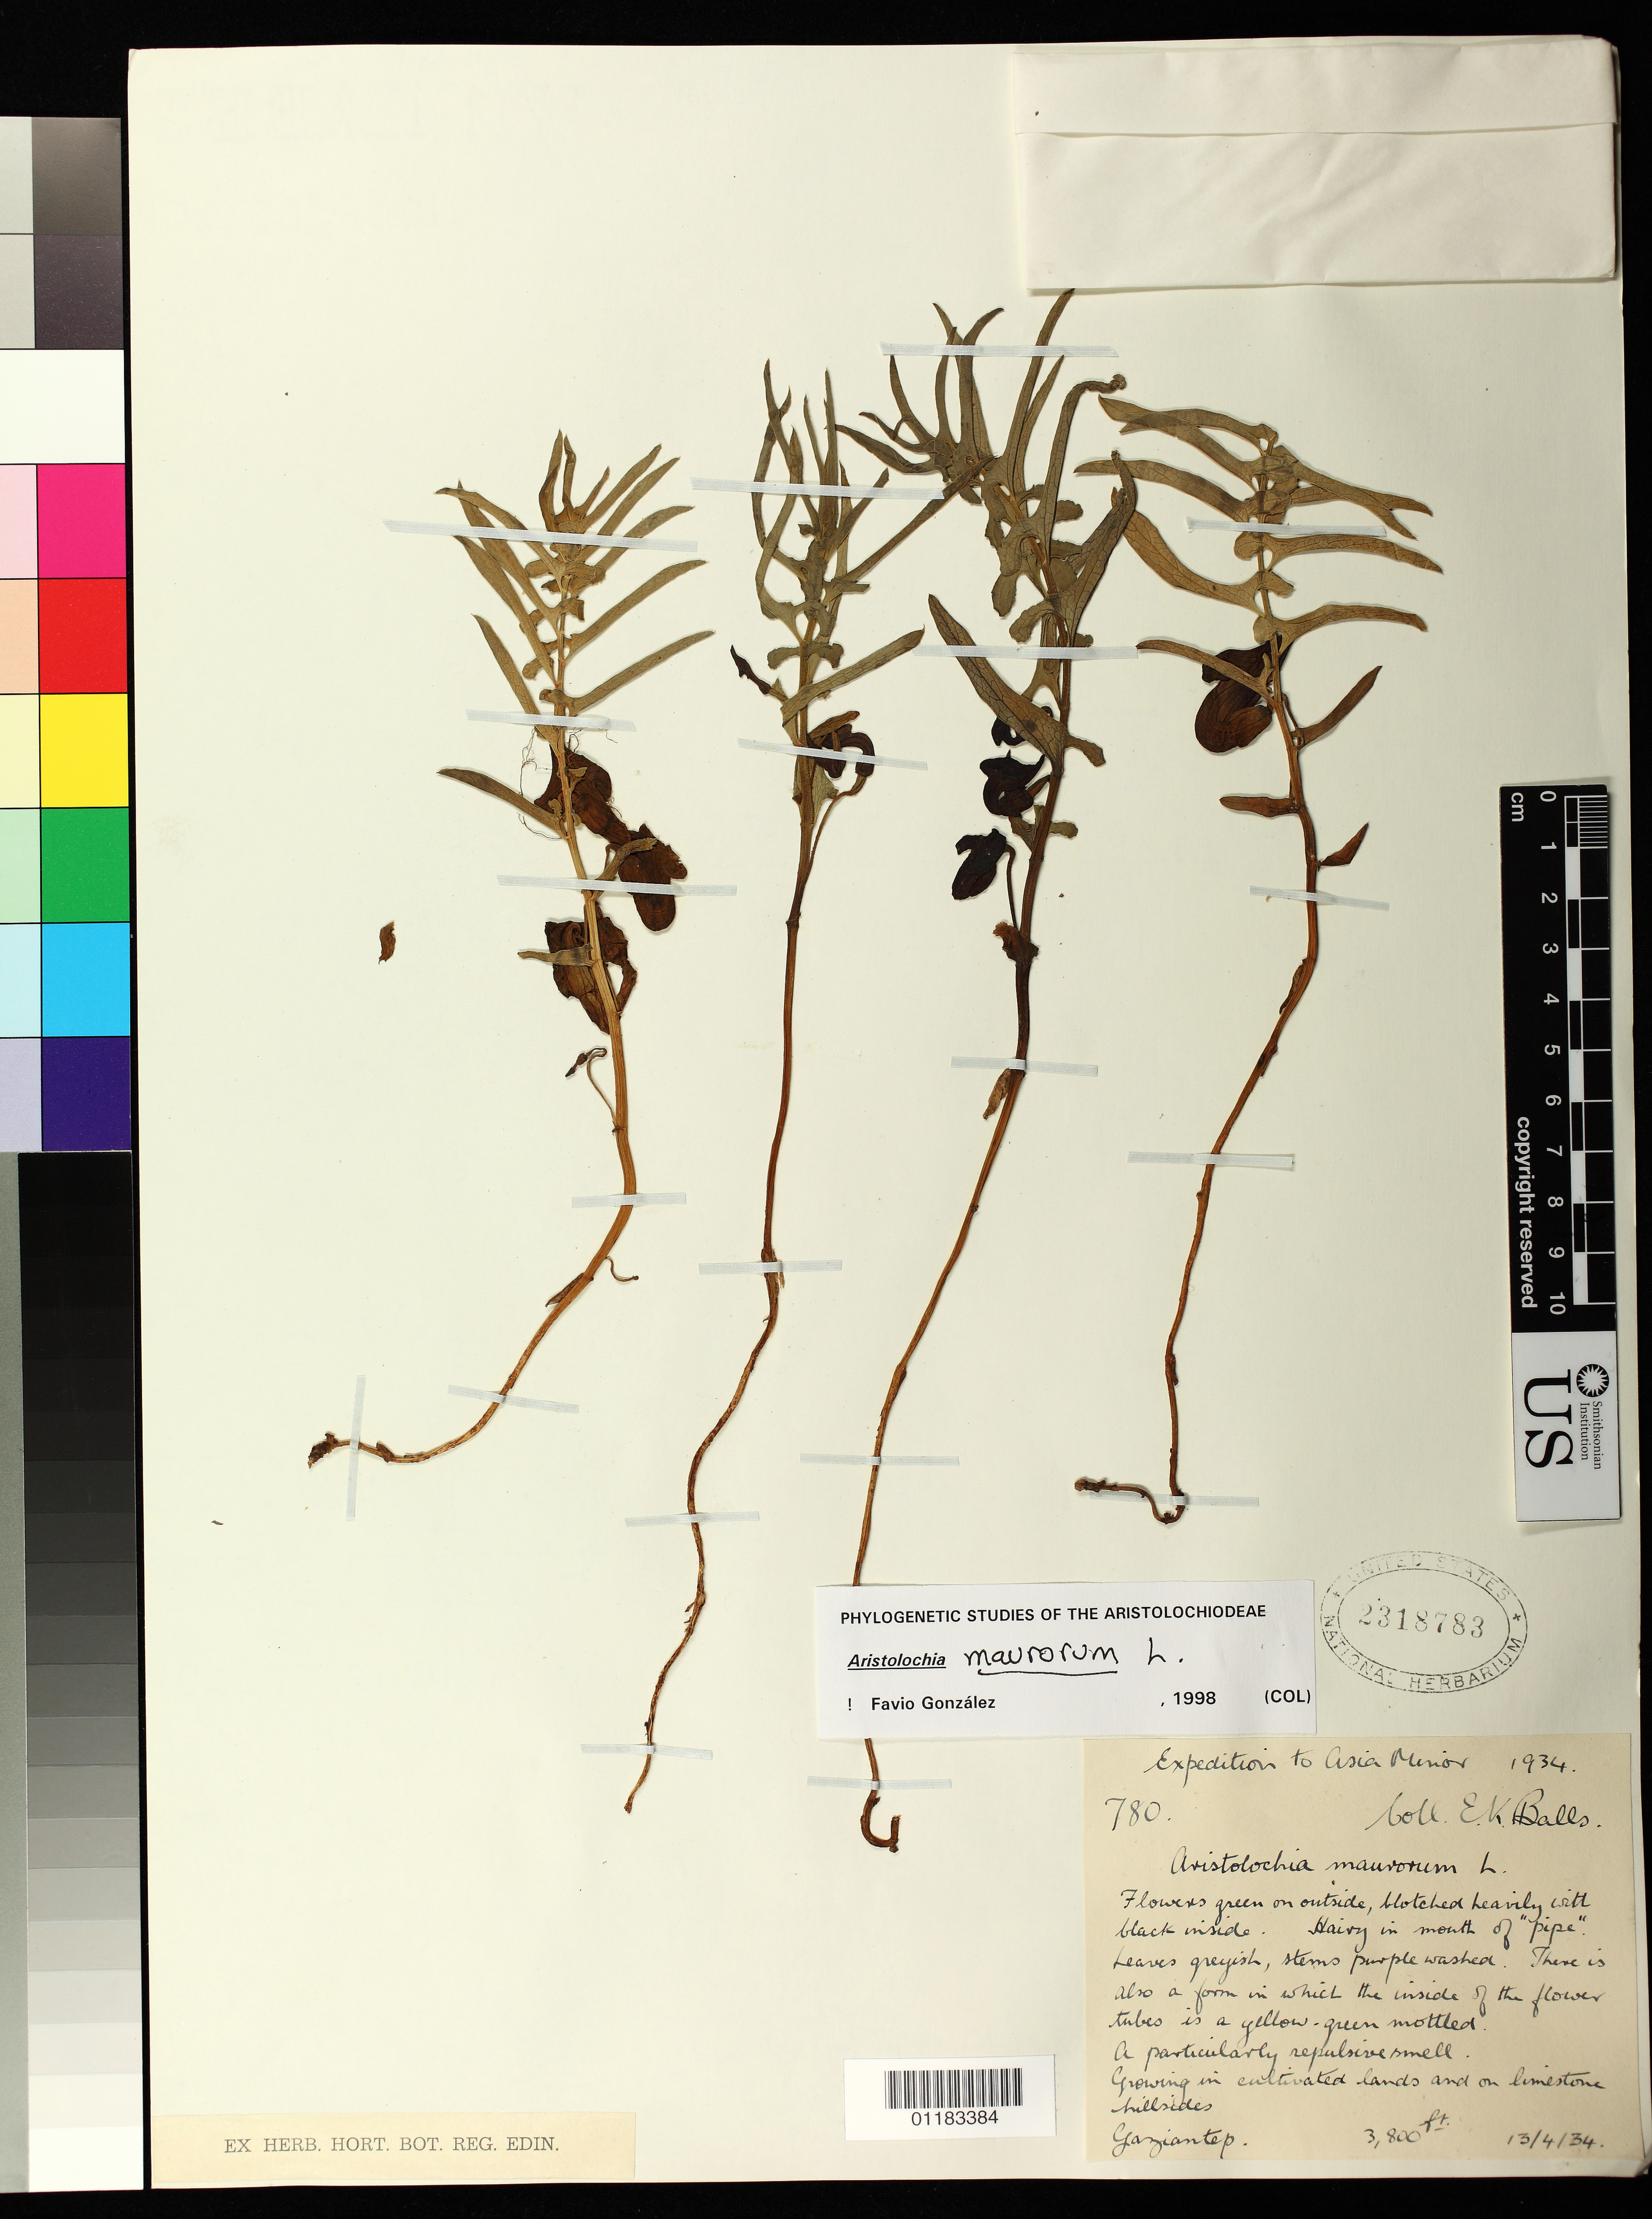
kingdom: Plantae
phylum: Tracheophyta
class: Magnoliopsida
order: Piperales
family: Aristolochiaceae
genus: Aristolochia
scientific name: Aristolochia maurorum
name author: L.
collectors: E. K. Balls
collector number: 780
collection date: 1934-04-13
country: Turkey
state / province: Gaziantep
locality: Gaziantep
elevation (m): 1158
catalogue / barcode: US 2318783